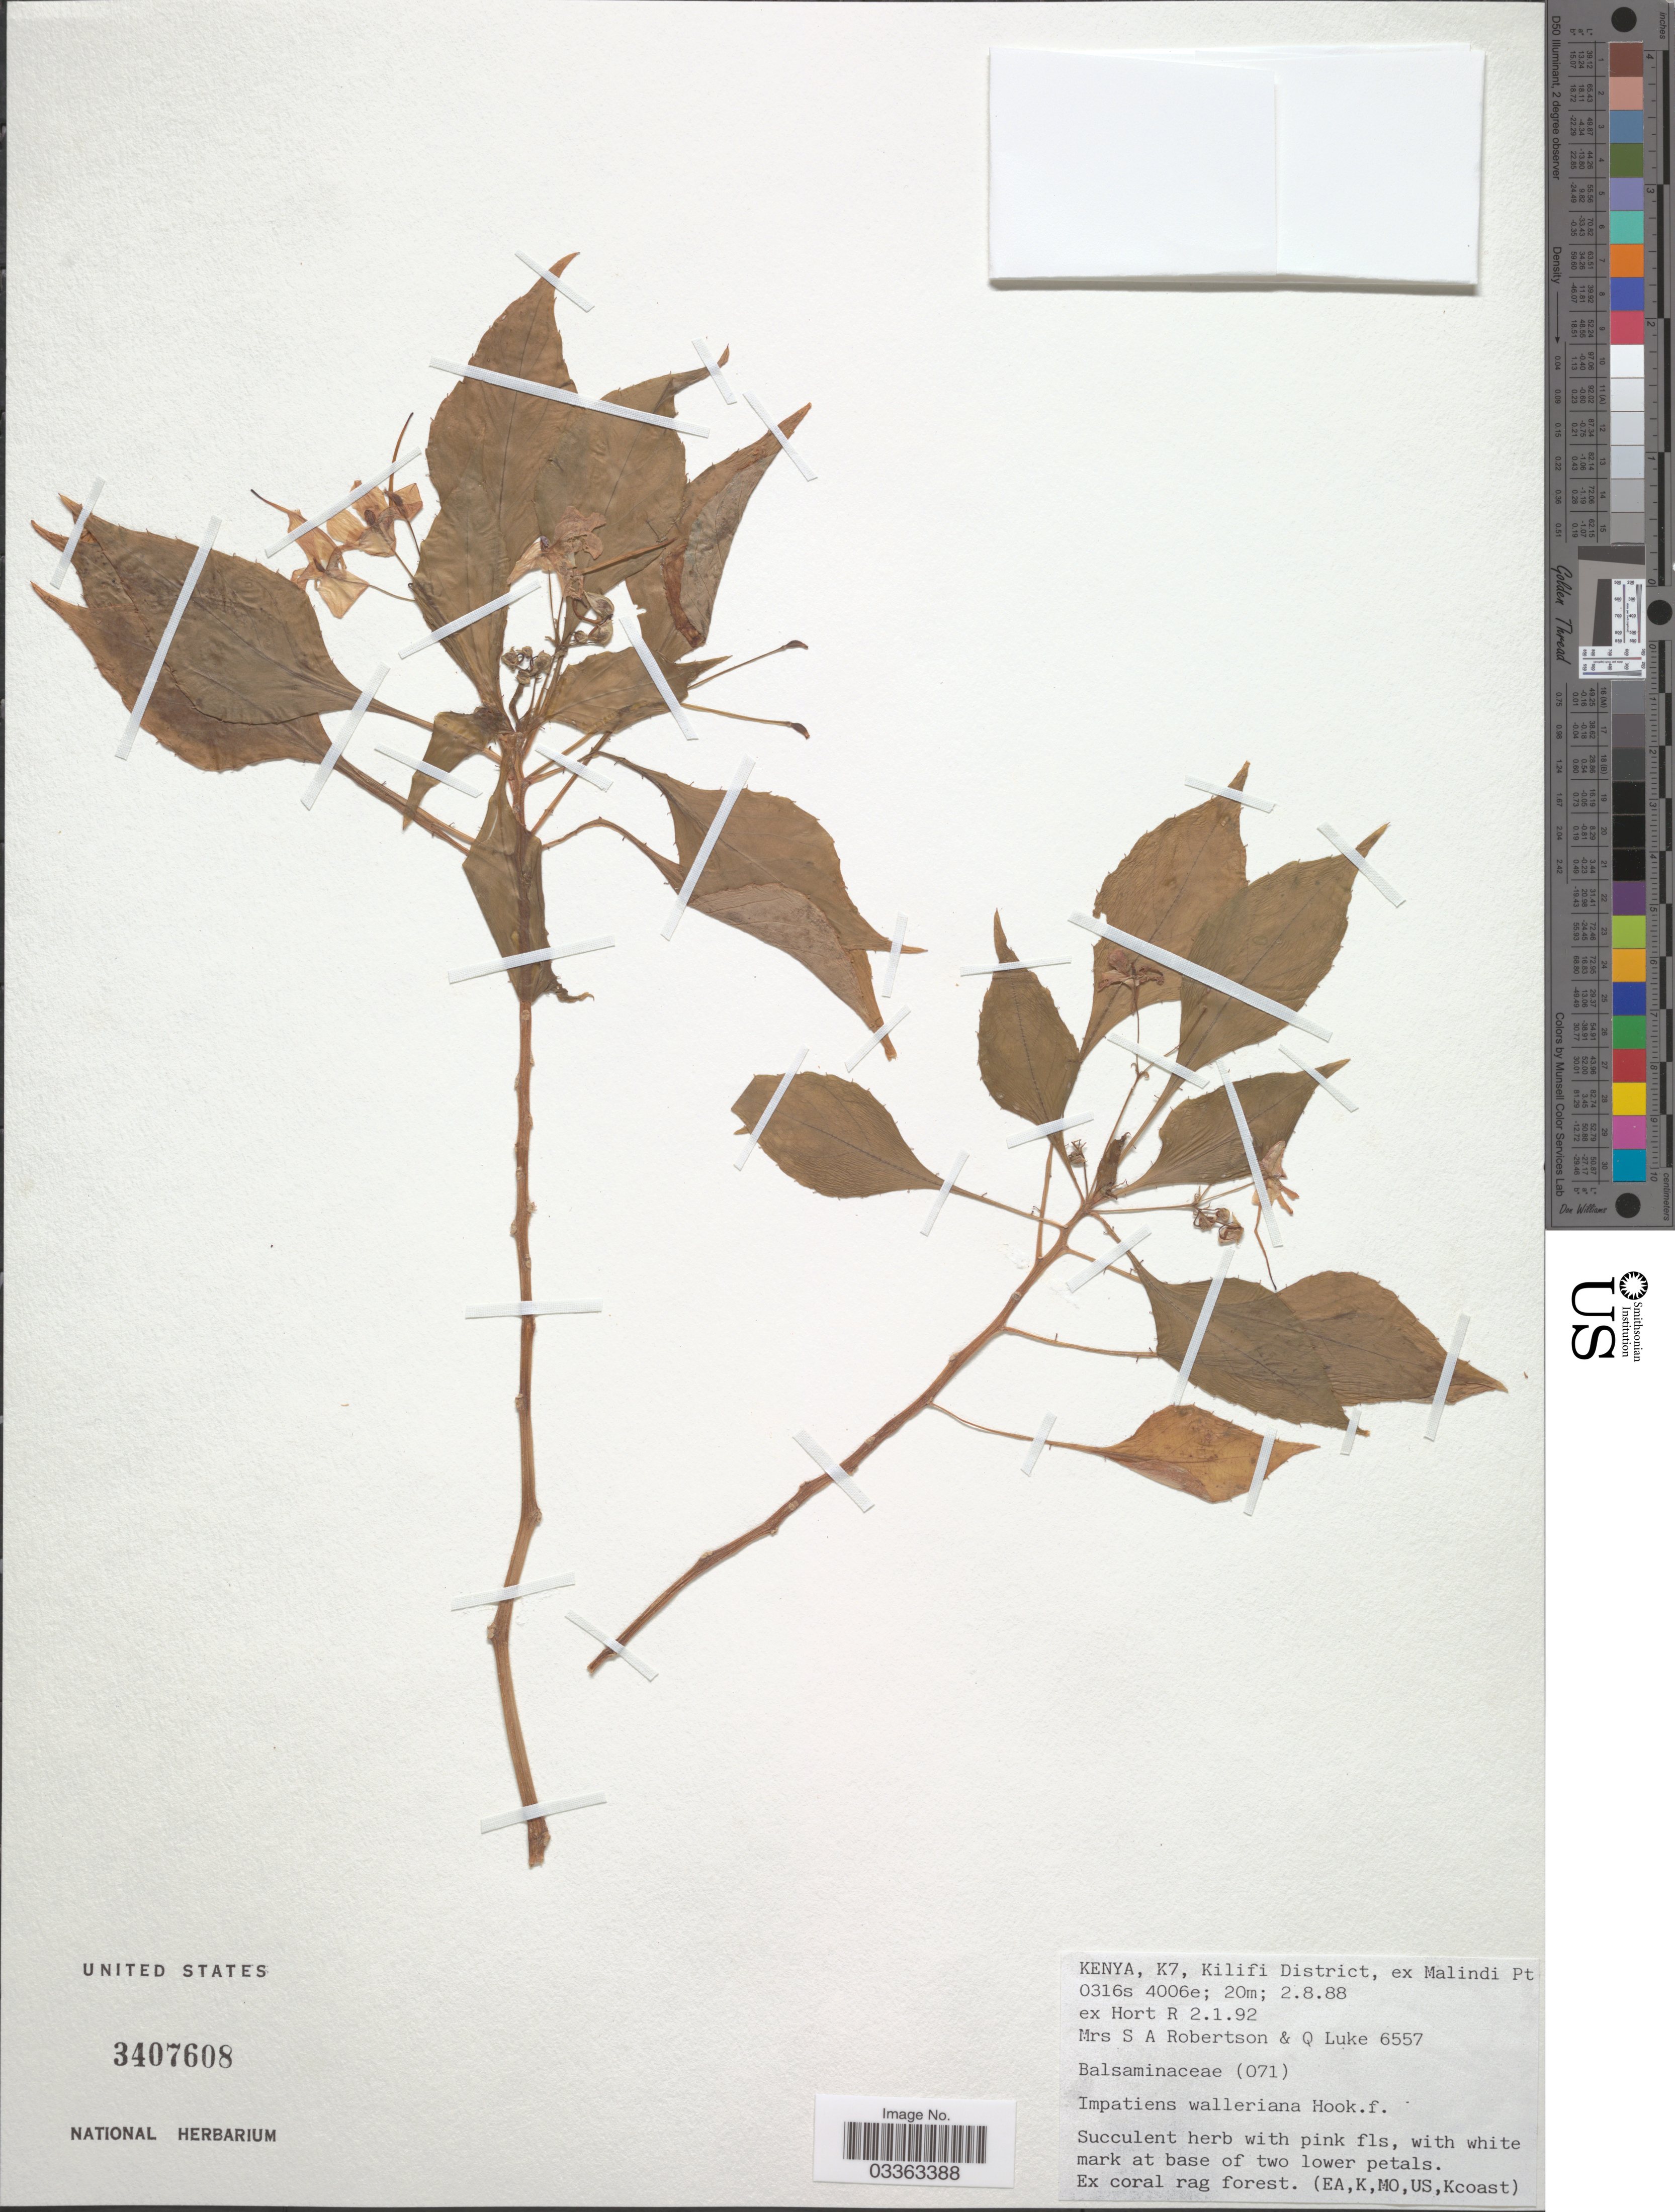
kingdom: Plantae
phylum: Tracheophyta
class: Magnoliopsida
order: Ericales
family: Balsaminaceae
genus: Impatiens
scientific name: Impatiens walleriana 'Super Elfin Red'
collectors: S. Robertson & Luke Q.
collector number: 6557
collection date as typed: Transcribed d/m/y: 2/8/88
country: Kenya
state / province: Kilifi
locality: K7, Kilifi District, ex Malindi Pt.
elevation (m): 20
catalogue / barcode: US 3407608